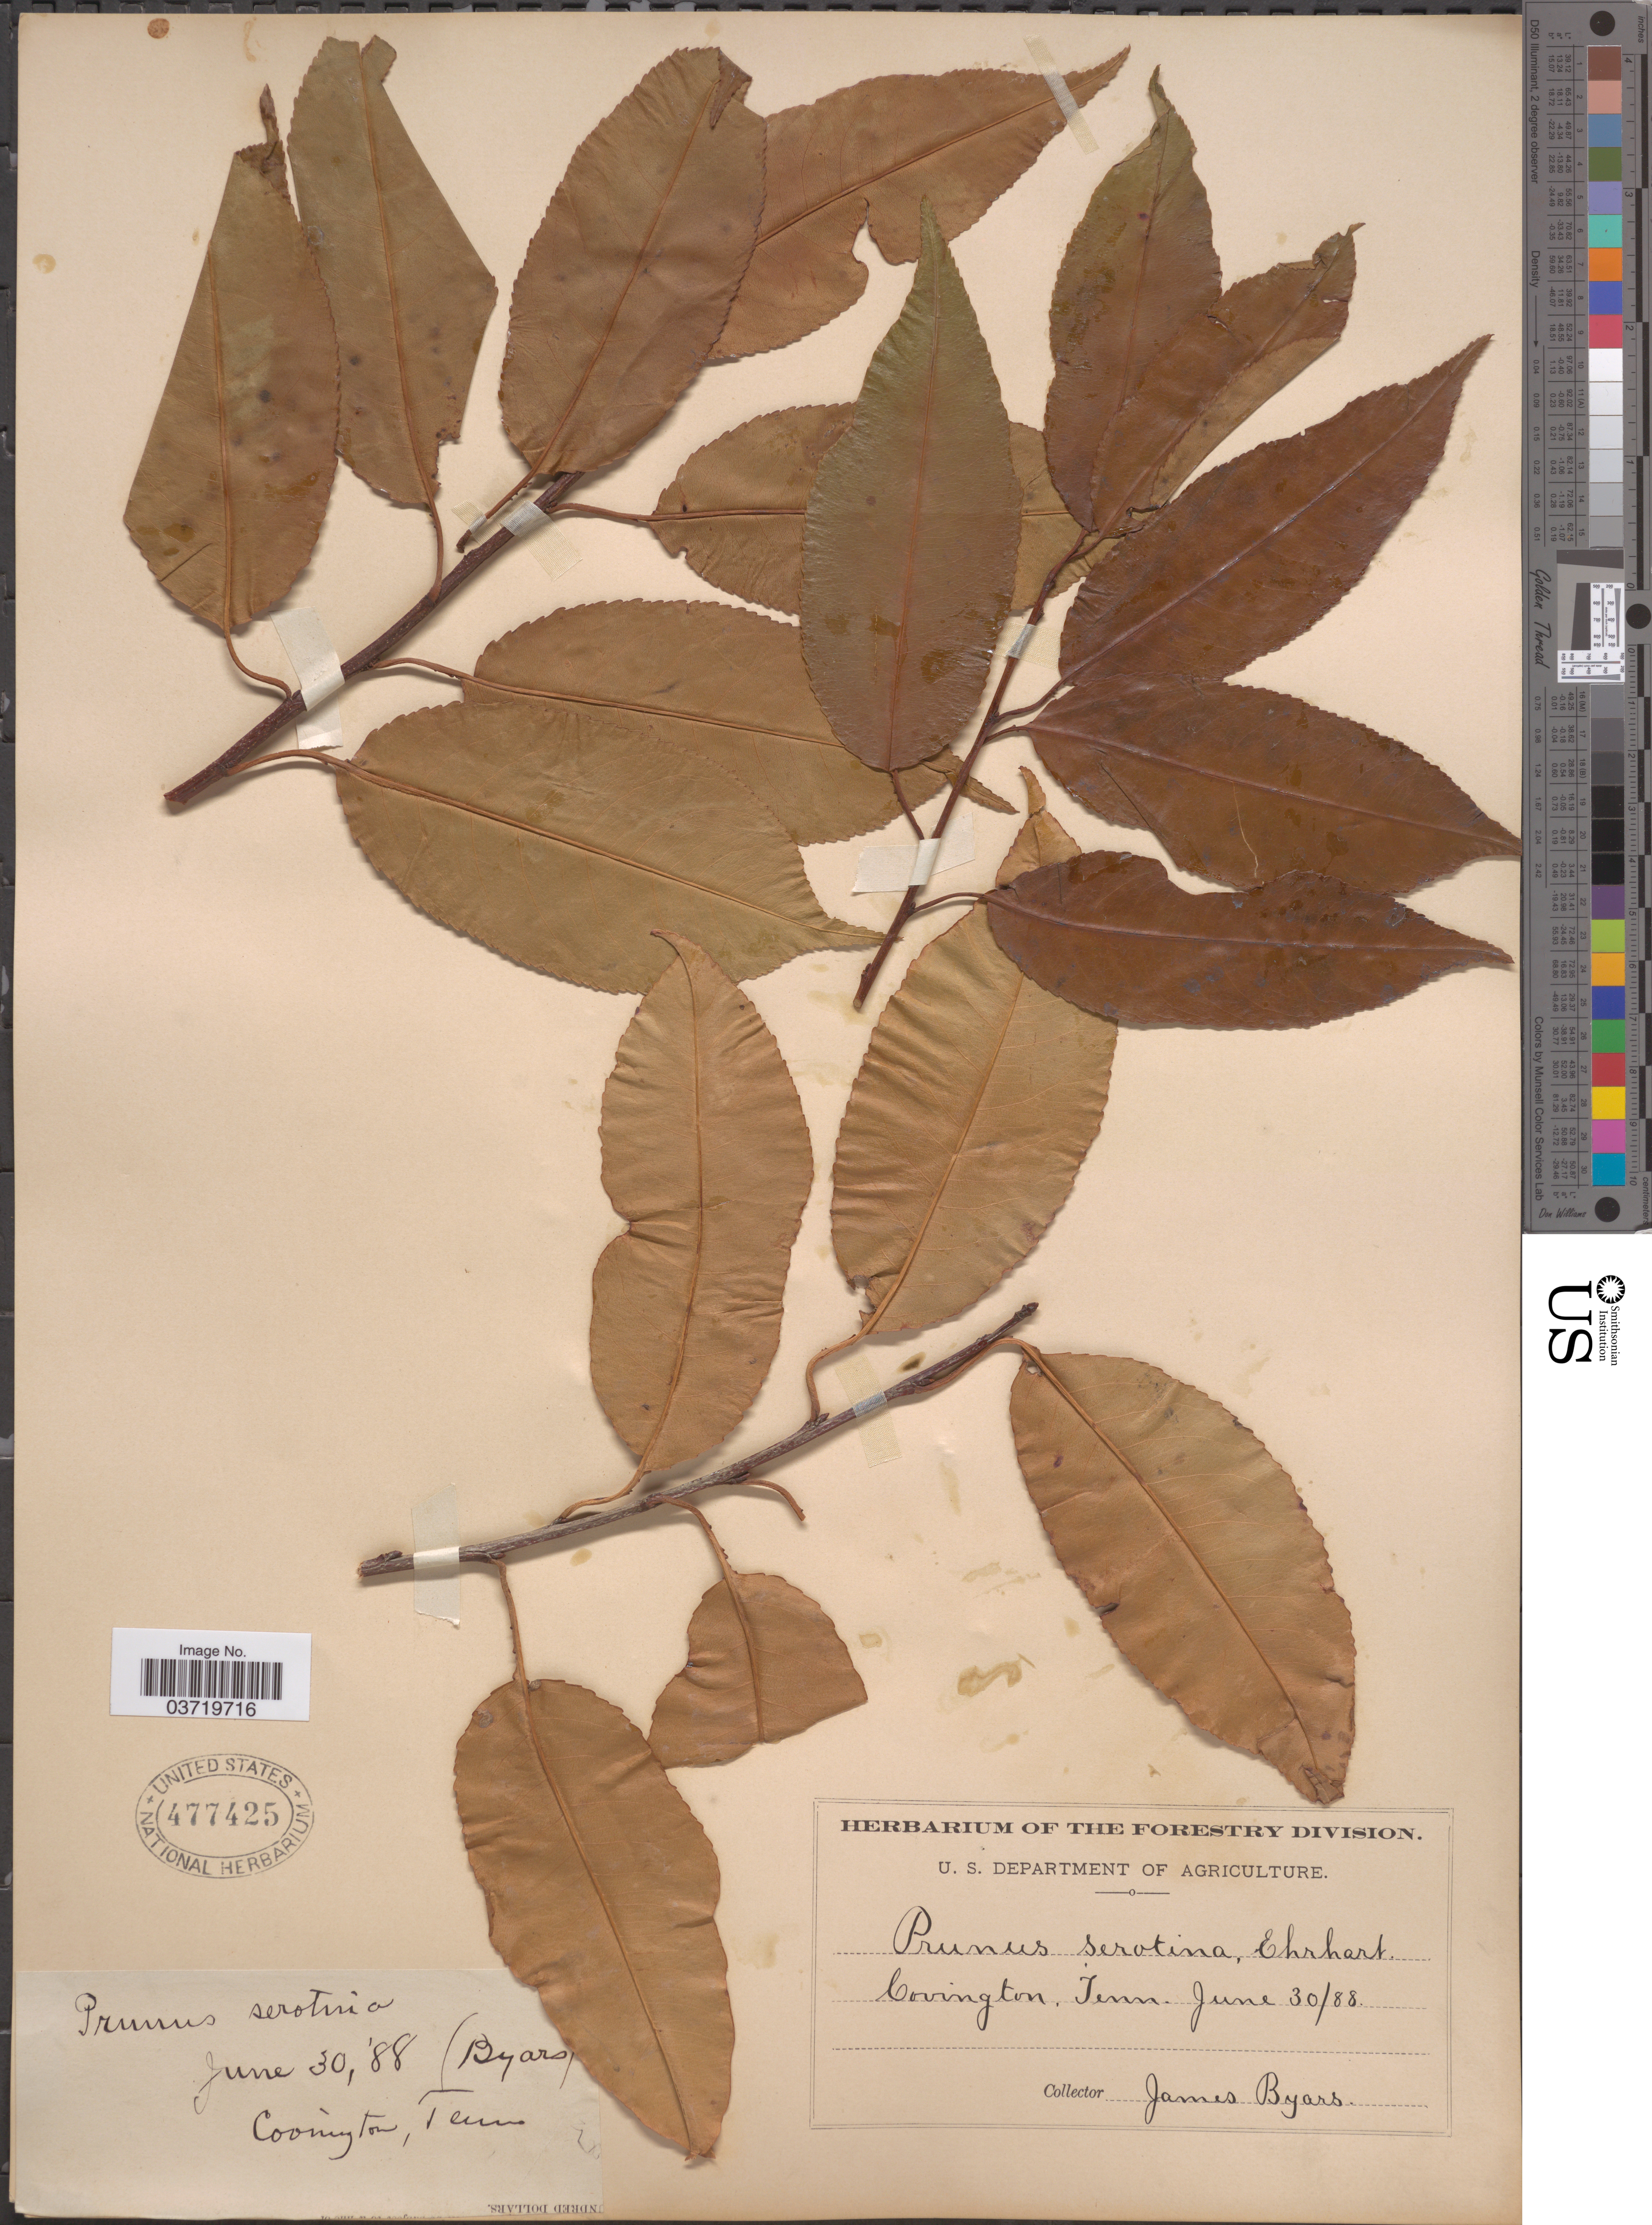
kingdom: Plantae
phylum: Tracheophyta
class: Magnoliopsida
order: Rosales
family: Rosaceae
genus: Prunus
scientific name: Prunus serotina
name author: Ehrh.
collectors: J. Byars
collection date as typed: Transcribed d/m/y: 30/6/88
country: United States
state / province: Tennessee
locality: Covington.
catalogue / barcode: US 477425